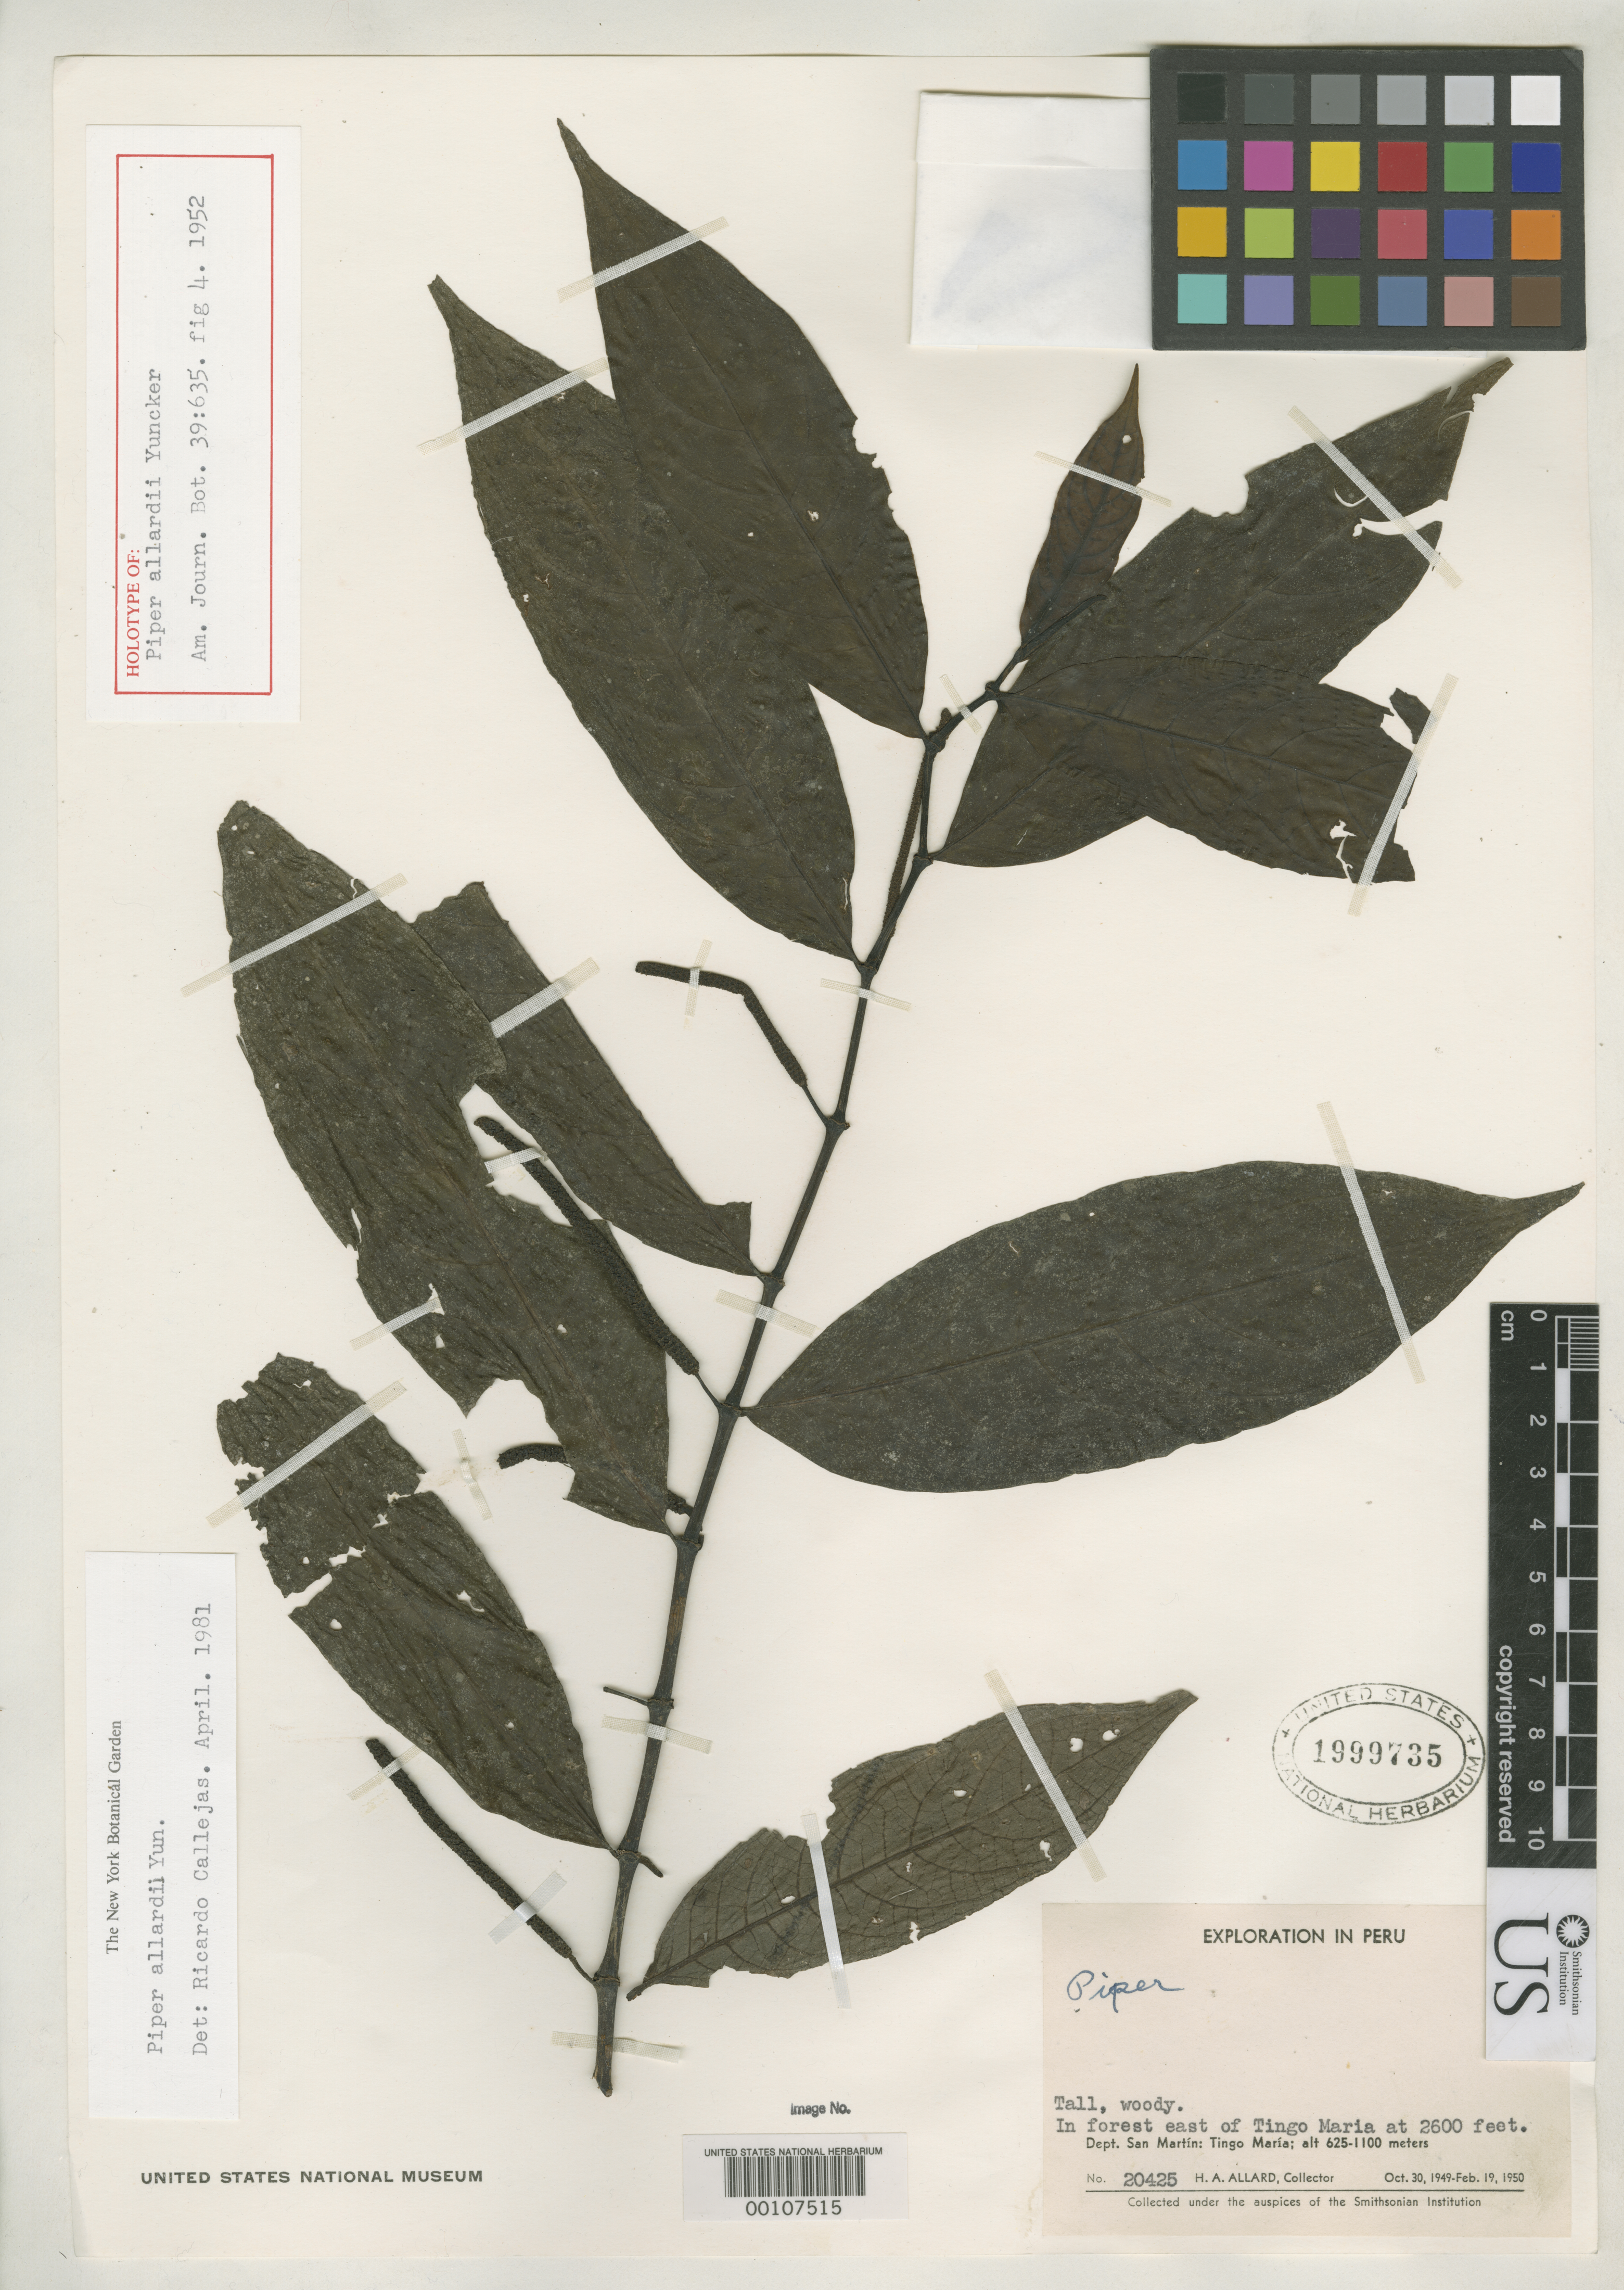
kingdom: Plantae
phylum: Tracheophyta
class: Magnoliopsida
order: Piperales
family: Piperaceae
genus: Piper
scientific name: Piper allardii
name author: Yunck.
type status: Holotype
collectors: H. A. Allard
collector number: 20425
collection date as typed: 30 Oct 1949 to 19 Feb 1950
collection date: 1949-10-30/1950-02-19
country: Peru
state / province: San Martín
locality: Tingo Maria.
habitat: in forest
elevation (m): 780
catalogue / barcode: US 1999735